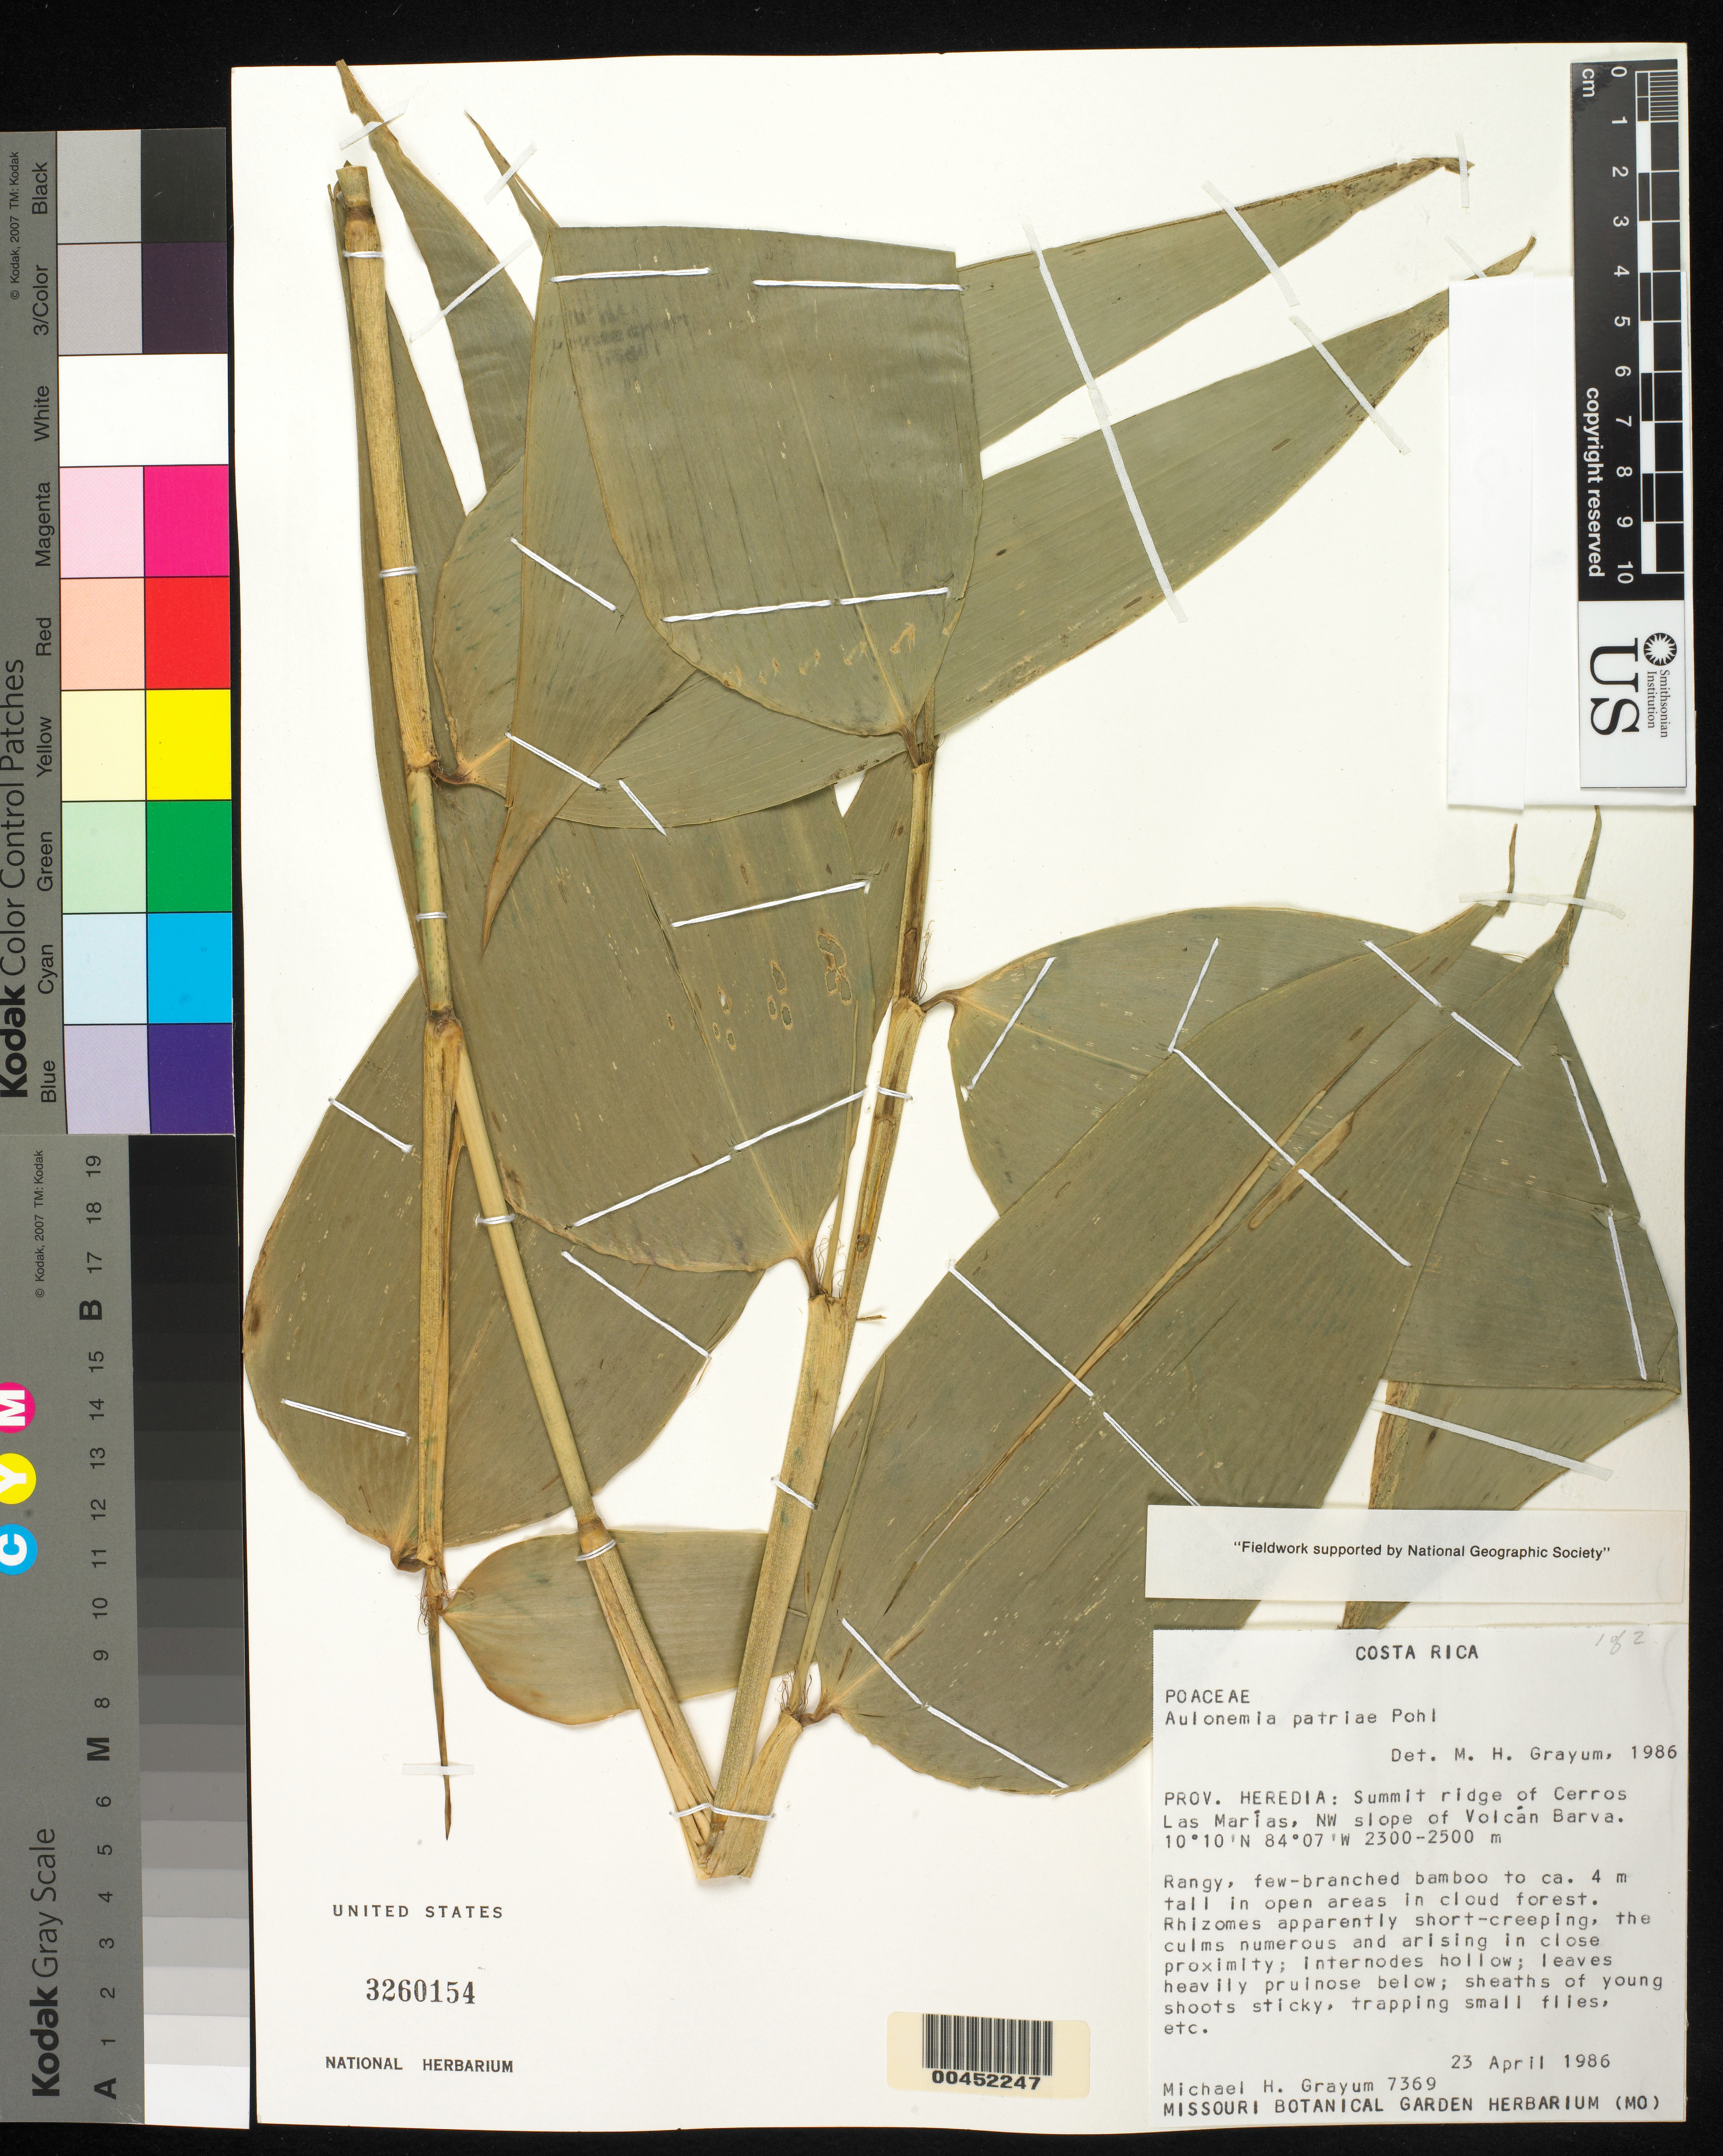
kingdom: Plantae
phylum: Tracheophyta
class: Liliopsida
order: Poales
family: Poaceae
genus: Aulonemia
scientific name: Aulonemia patriae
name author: R.W. Pohl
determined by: Grayum, M. H., (MO MO)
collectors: M. H. Grayum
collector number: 7369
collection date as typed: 23 Apr 1986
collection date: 1986-04-23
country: Costa Rica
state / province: Heredia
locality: Summit ridge of cerros las marias, nw slope of volcan barva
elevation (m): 2300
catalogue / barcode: US 3260154